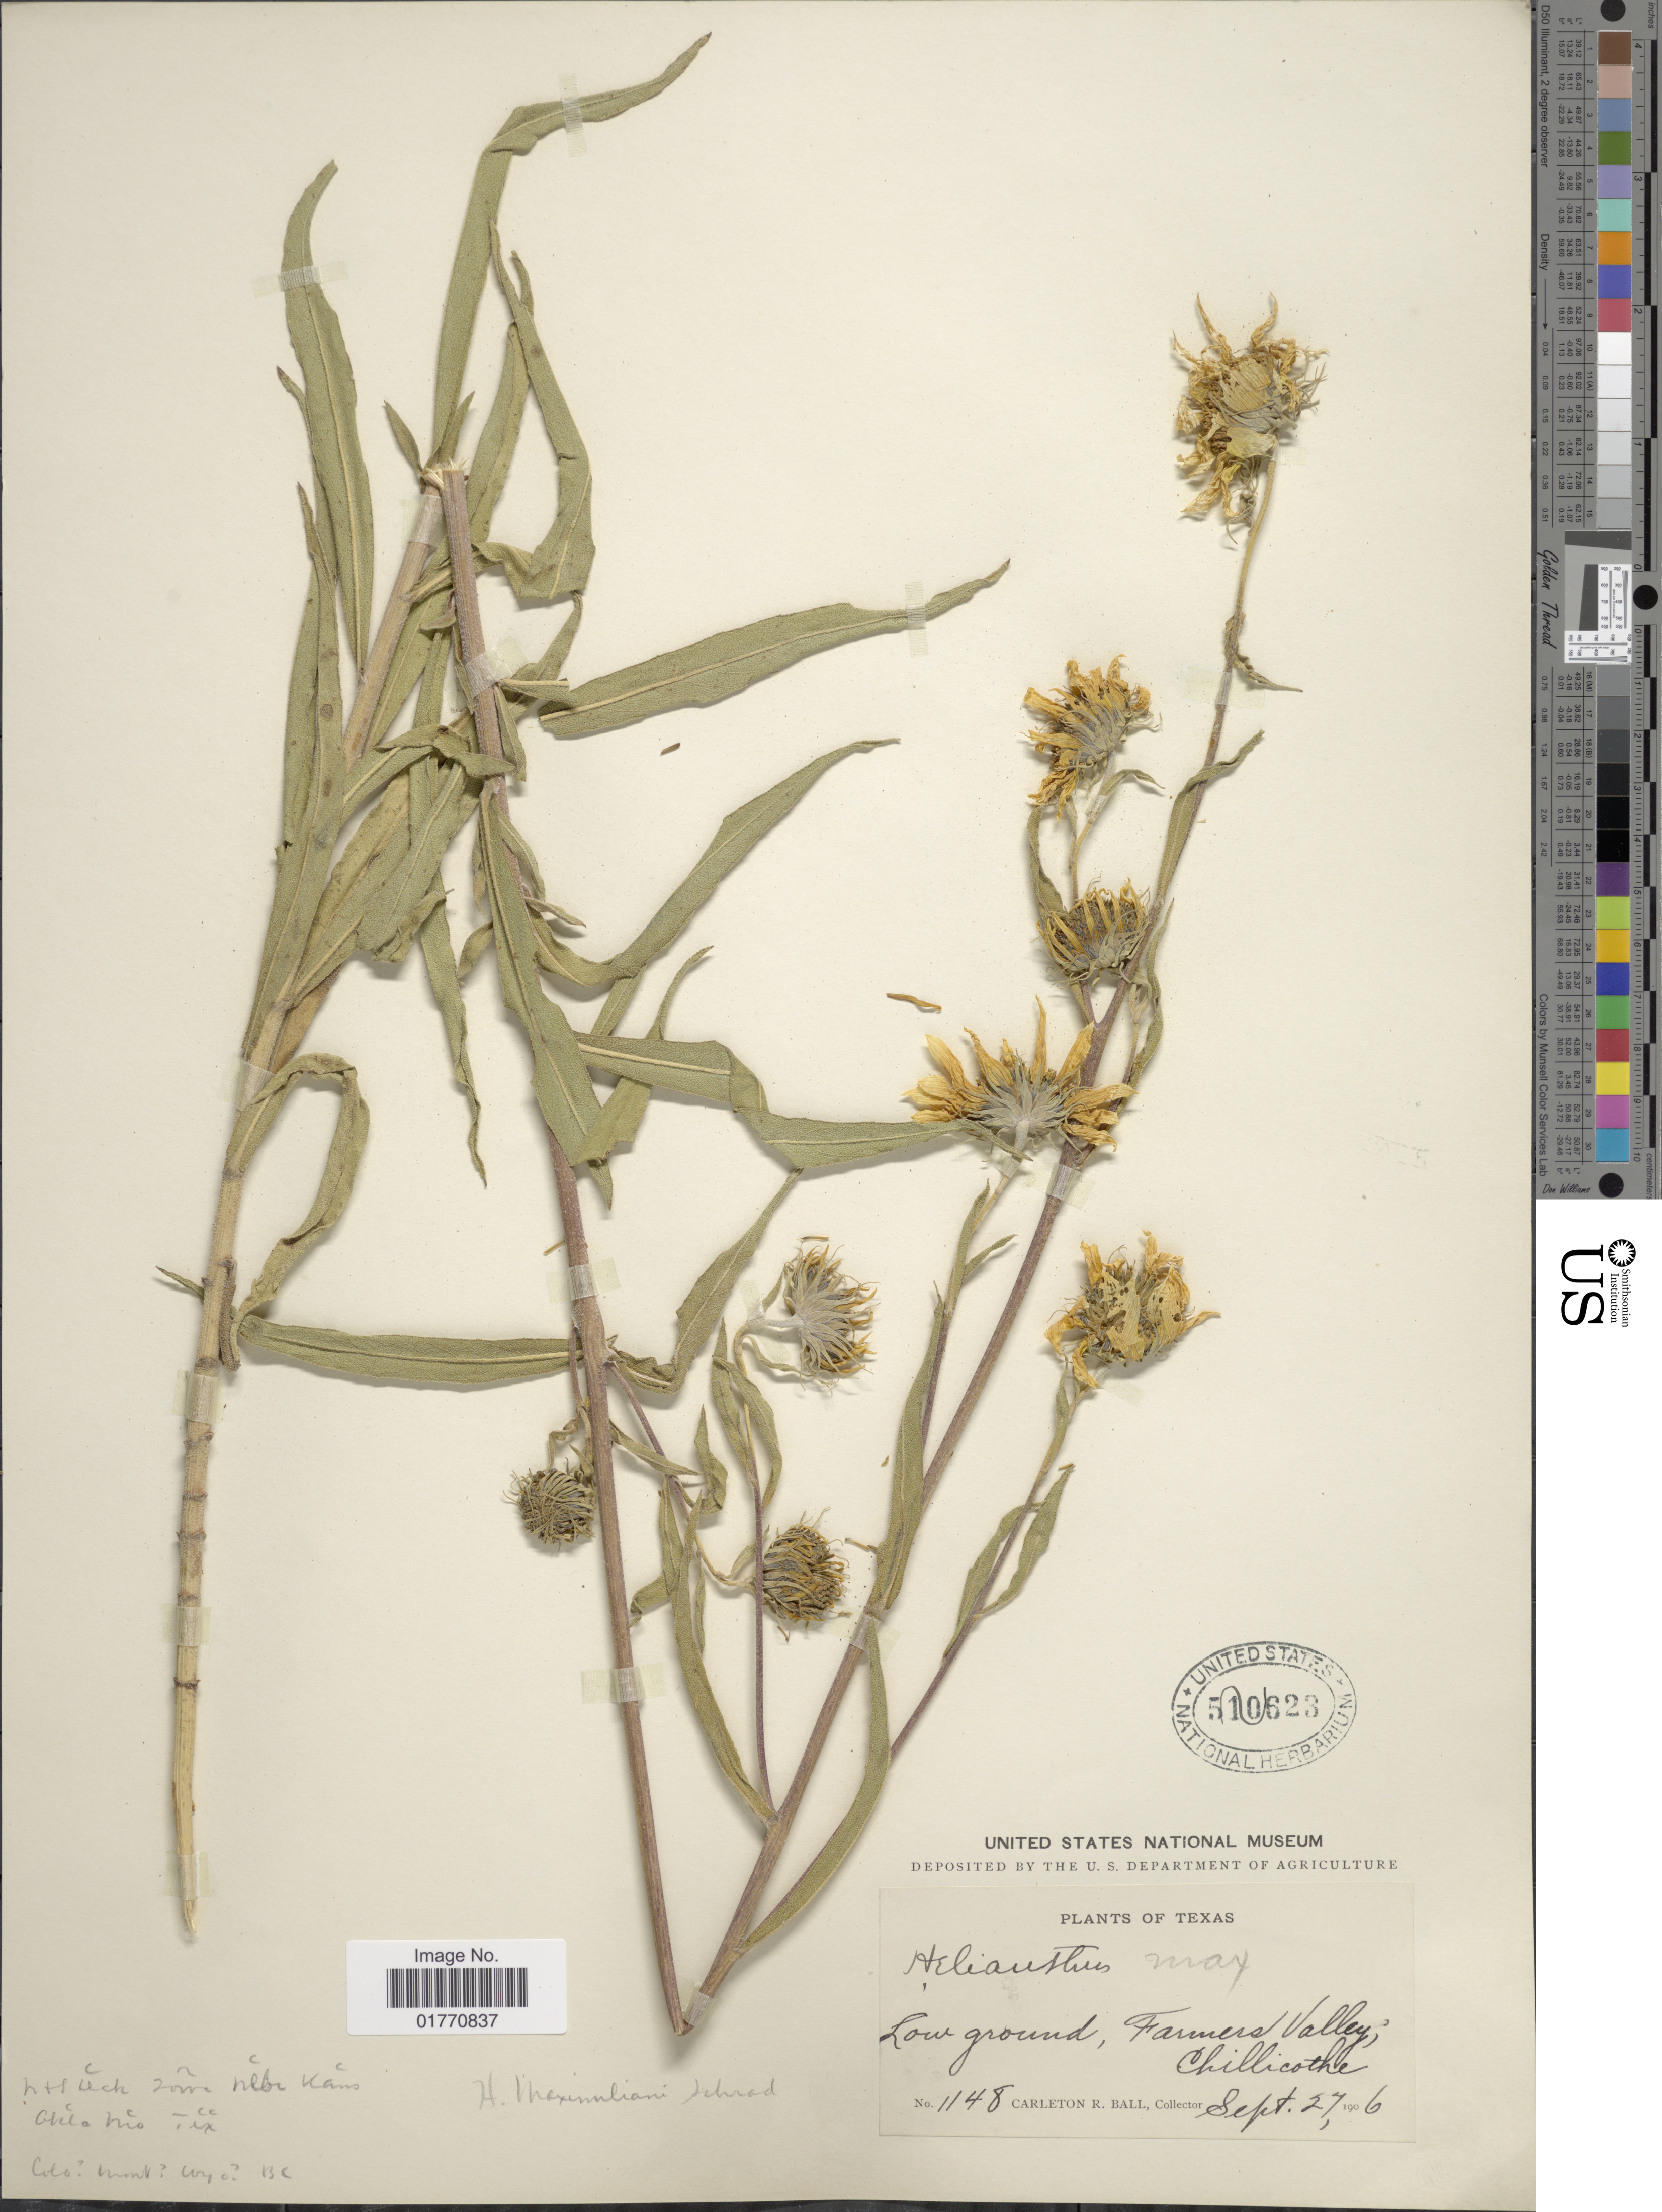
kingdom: Plantae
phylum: Tracheophyta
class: Magnoliopsida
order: Asterales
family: Asteraceae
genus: Helianthus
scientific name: Helianthus maximiliani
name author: Schrad.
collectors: C. R. Ball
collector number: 1148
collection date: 1906-09-27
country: United States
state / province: Texas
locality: Low ground, Farmers Valley, Chillicothe.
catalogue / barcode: US 510623